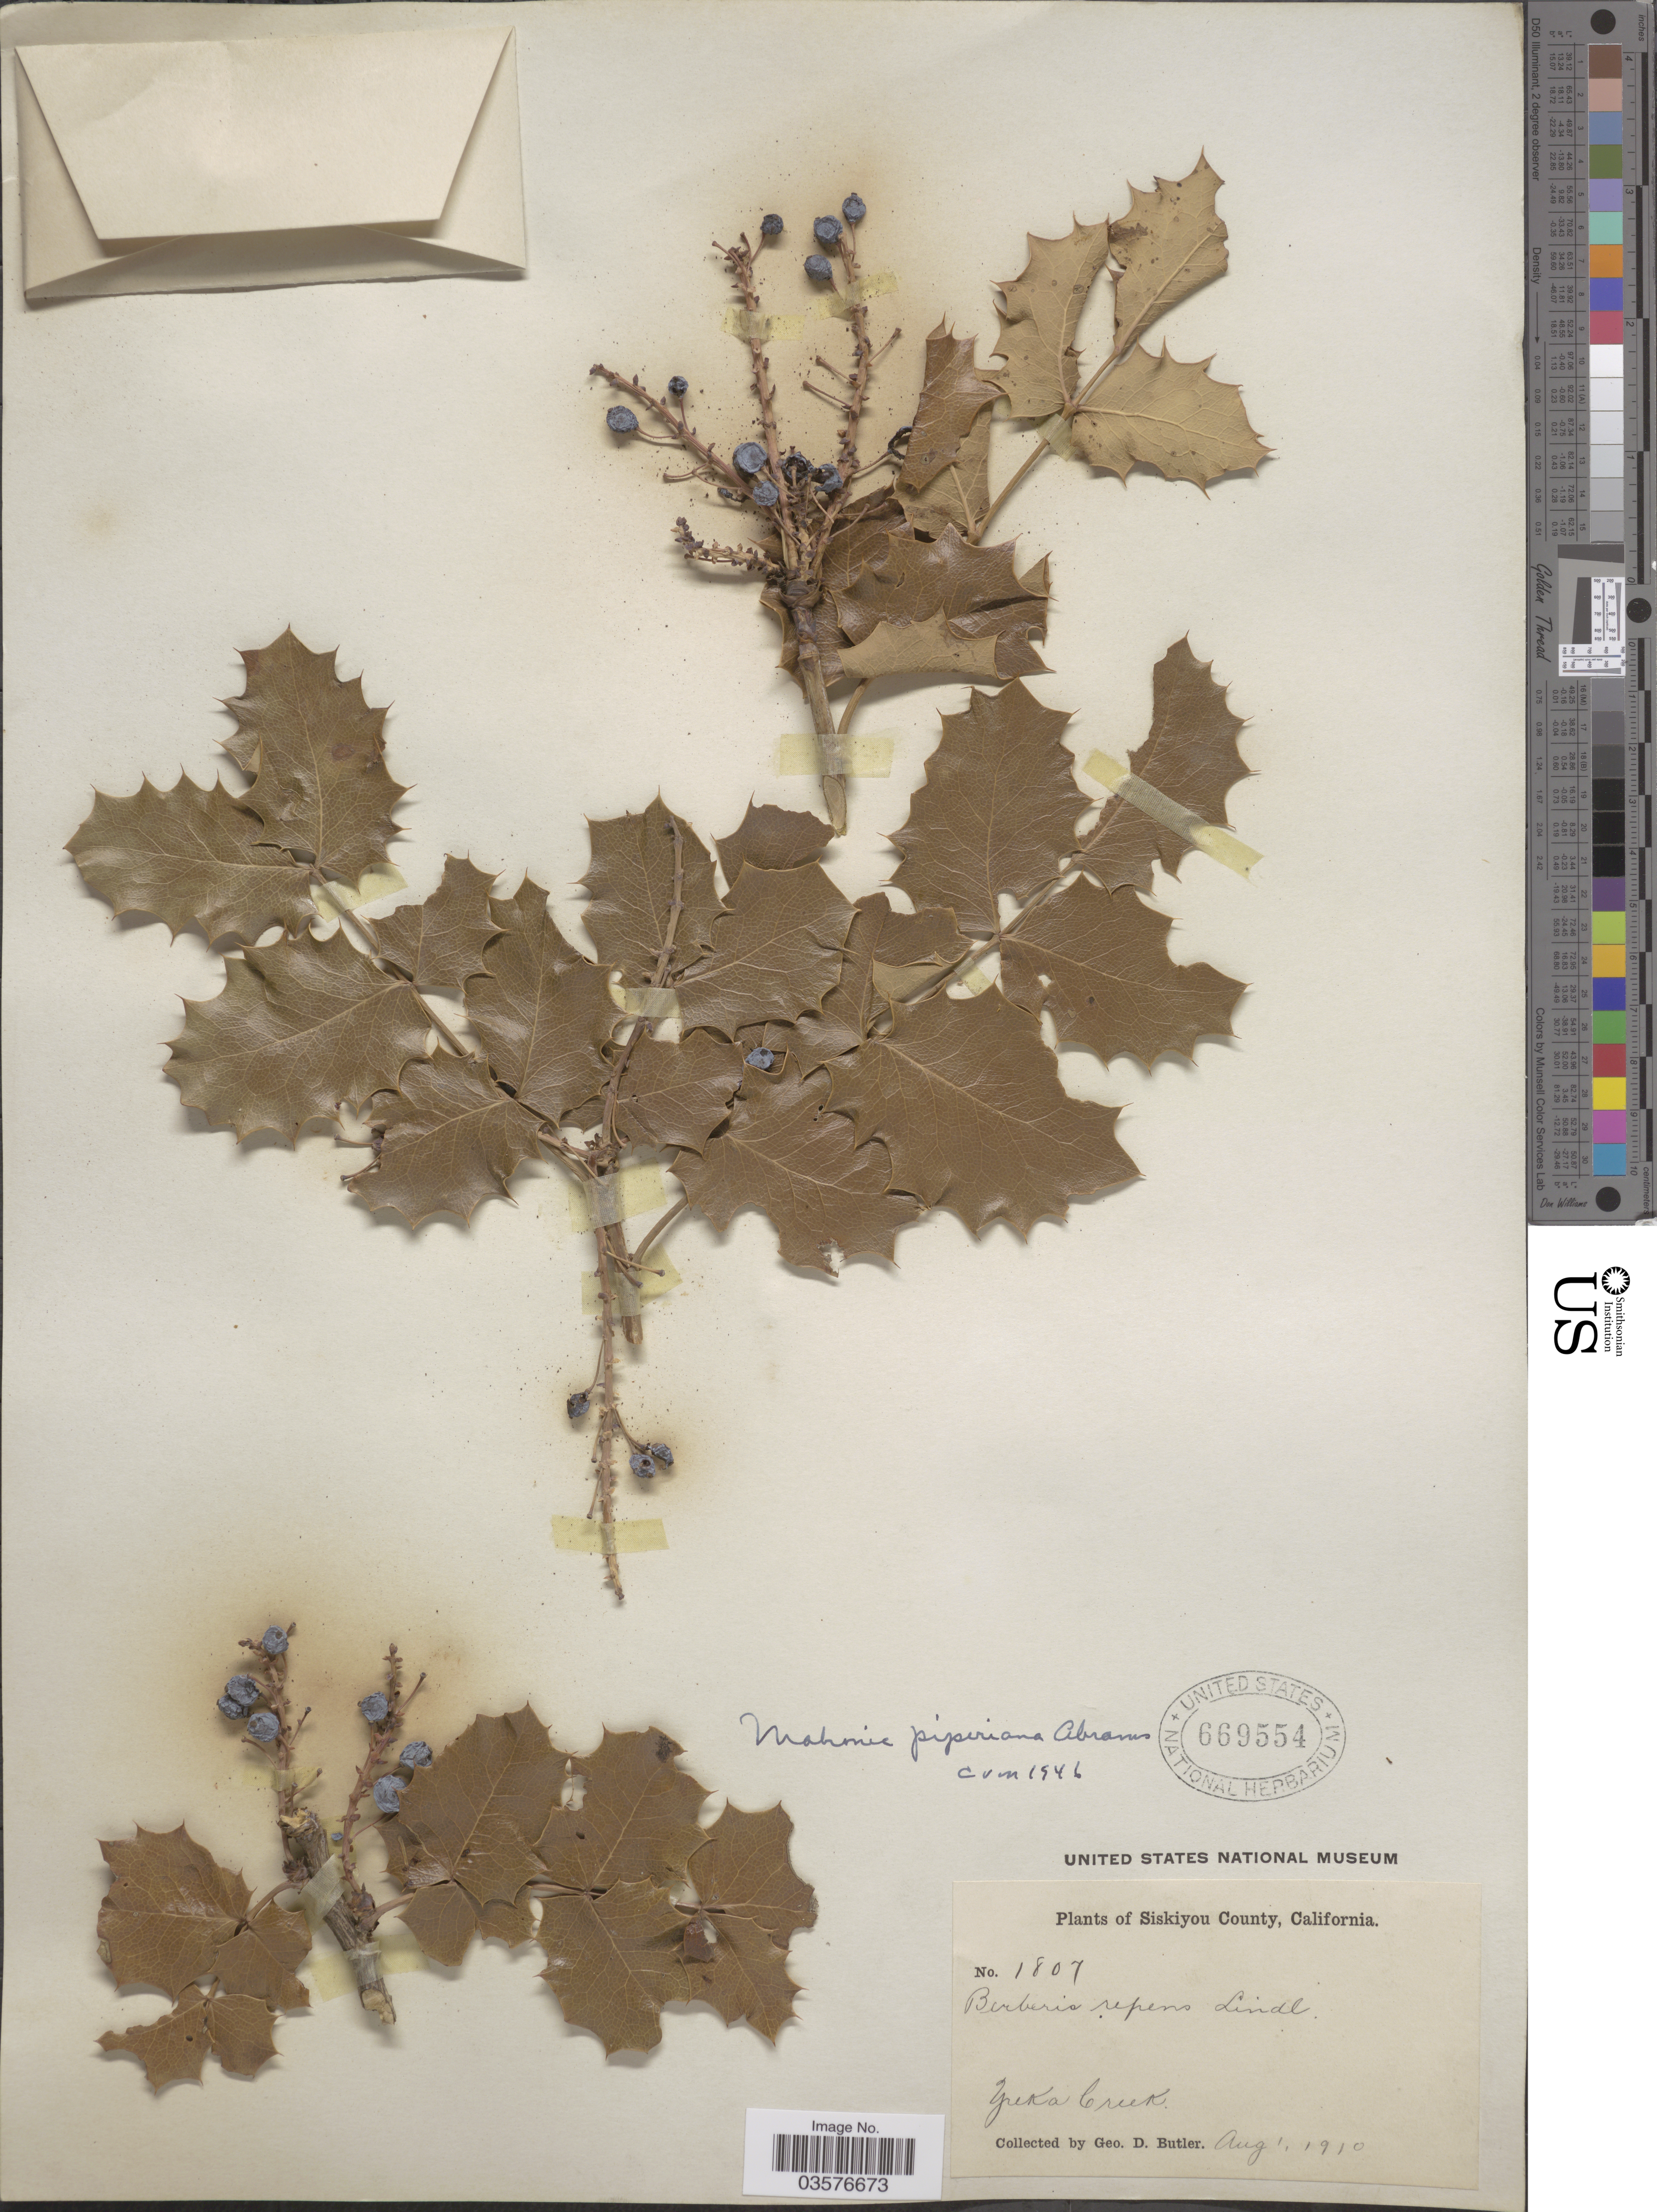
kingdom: Plantae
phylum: Tracheophyta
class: Magnoliopsida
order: Ranunculales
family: Berberidaceae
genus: Mahonia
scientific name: Mahonia piperiana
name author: Abrams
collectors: G. D. Butler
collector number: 1807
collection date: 1910-08-01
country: United States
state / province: California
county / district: Siskiyou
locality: Siskiyou County. Yreka Creek.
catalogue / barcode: US 669554